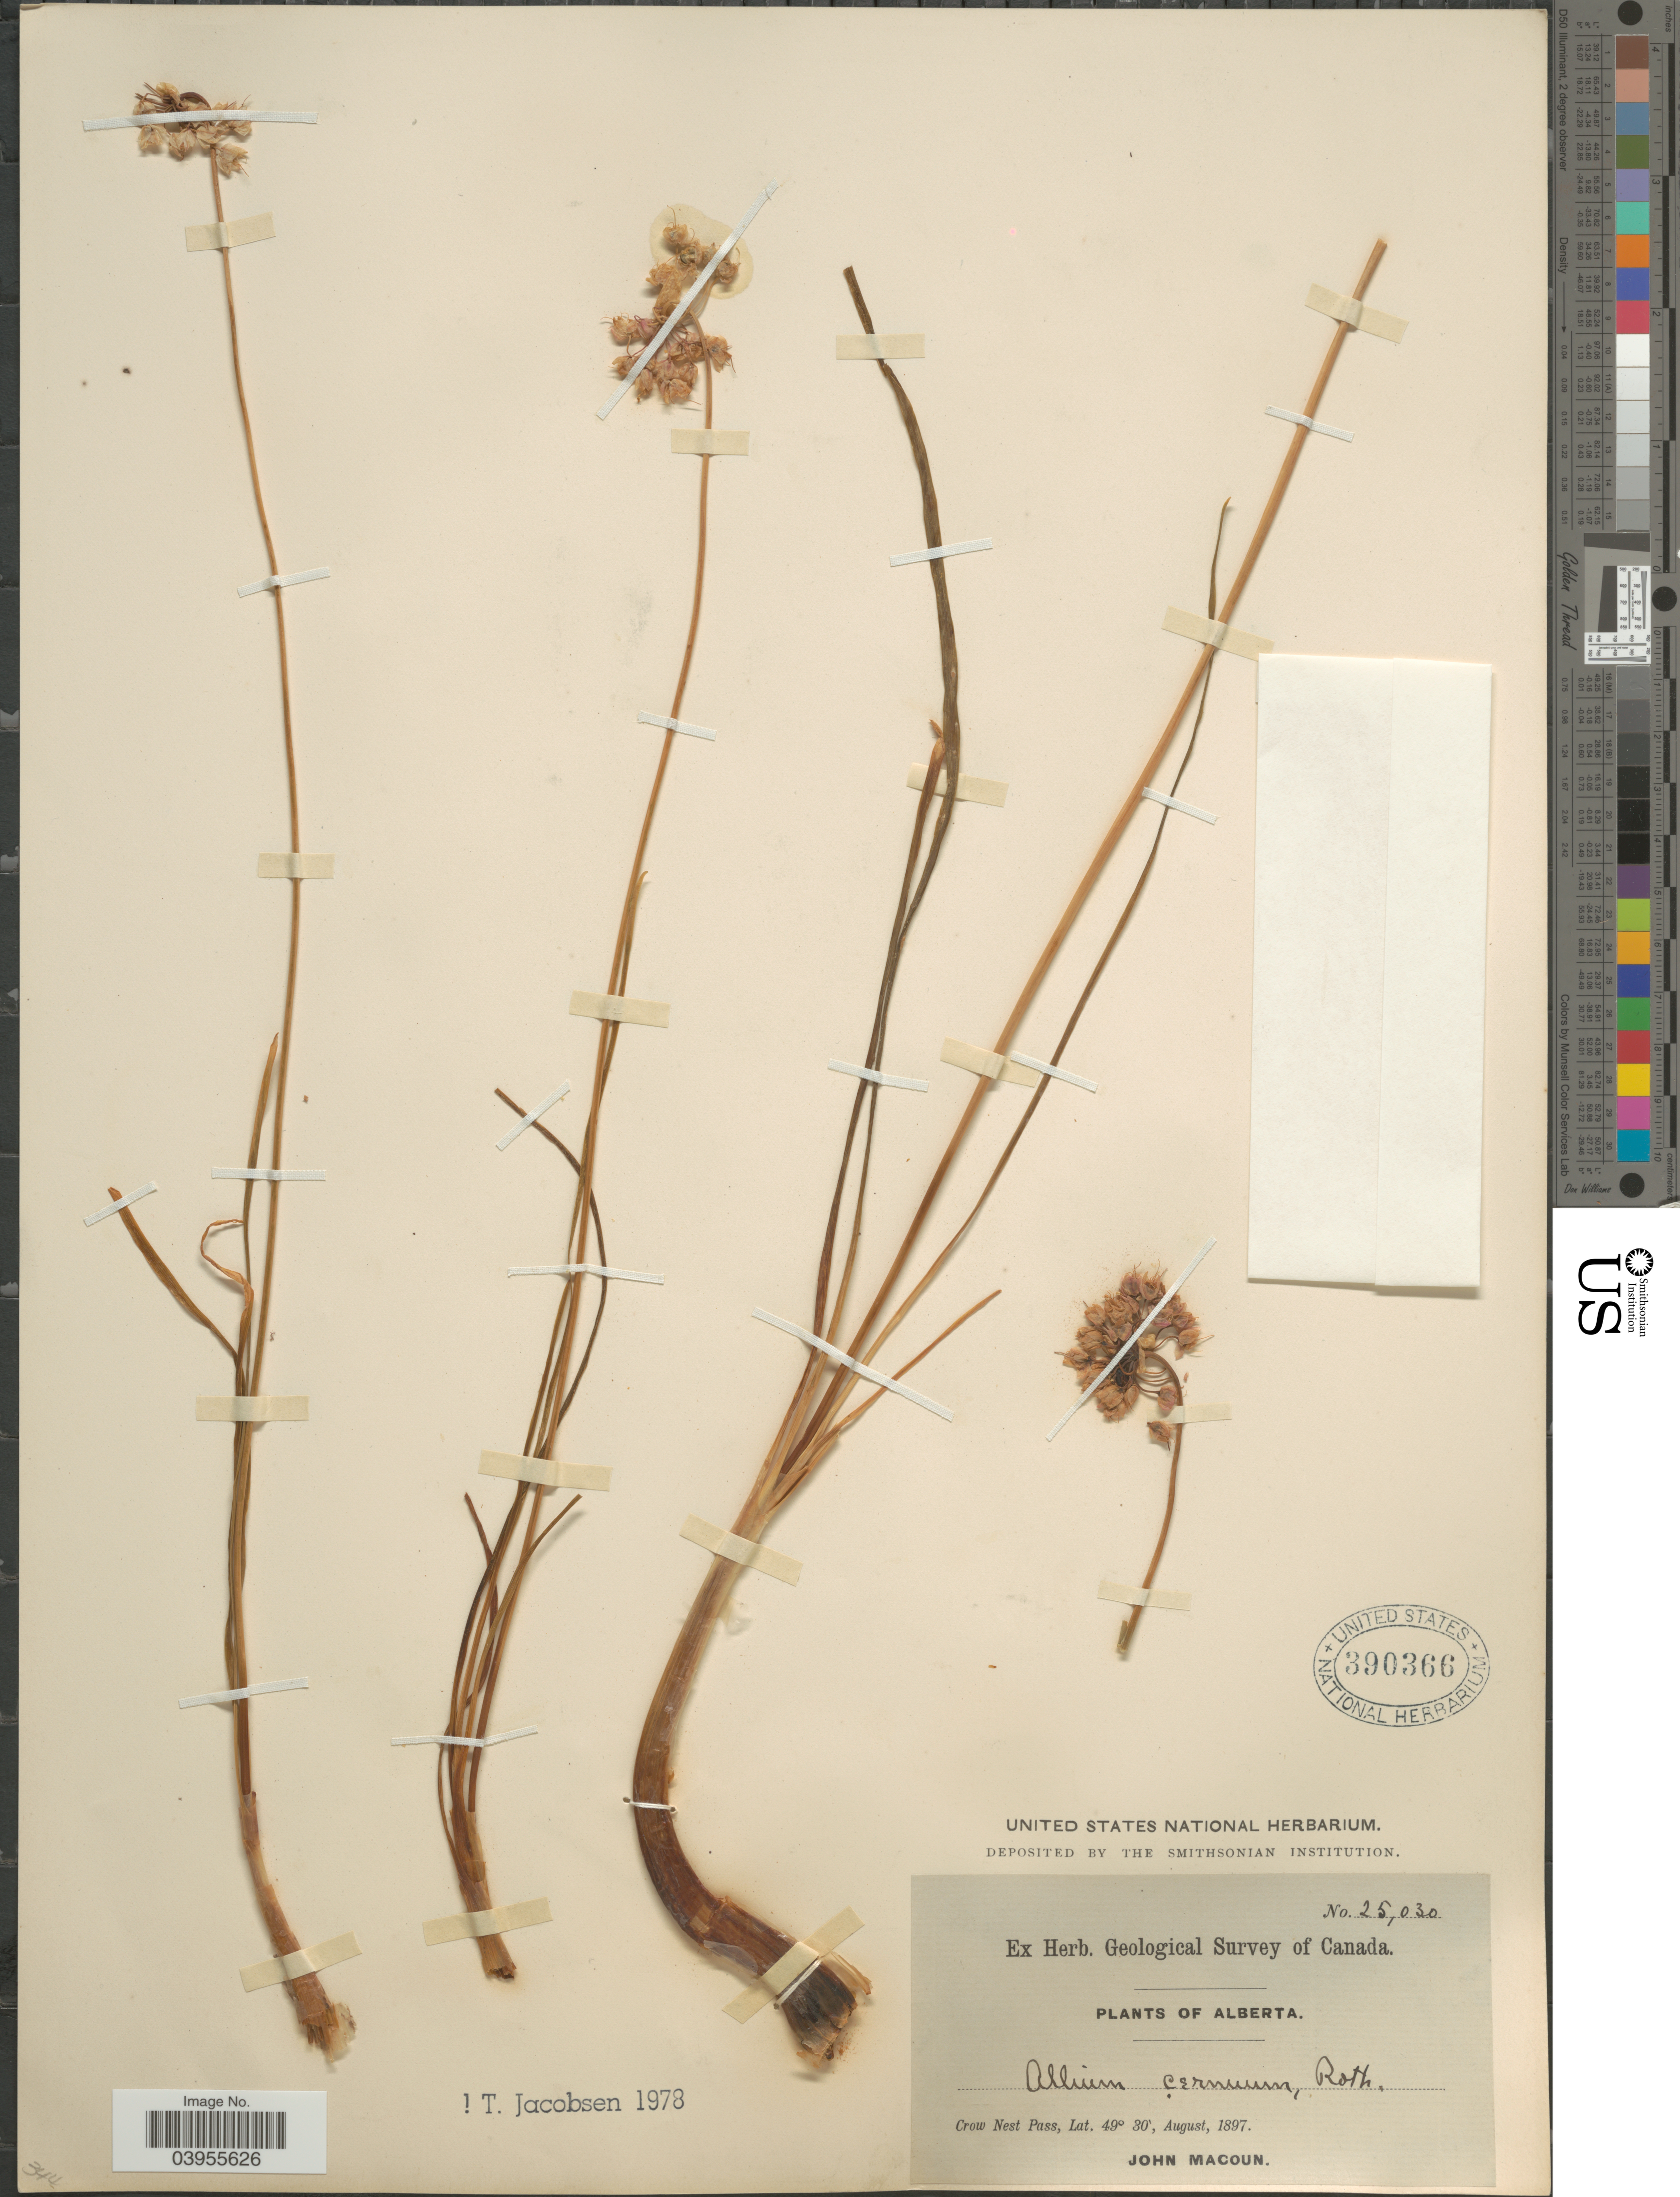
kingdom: Plantae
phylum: Tracheophyta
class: Liliopsida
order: Asparagales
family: Amaryllidaceae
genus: Allium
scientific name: Allium cernuum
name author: Roth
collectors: J. Macoun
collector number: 25030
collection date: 1897-08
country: Canada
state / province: Alberta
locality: Crow Nest Pass.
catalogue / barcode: US 390366